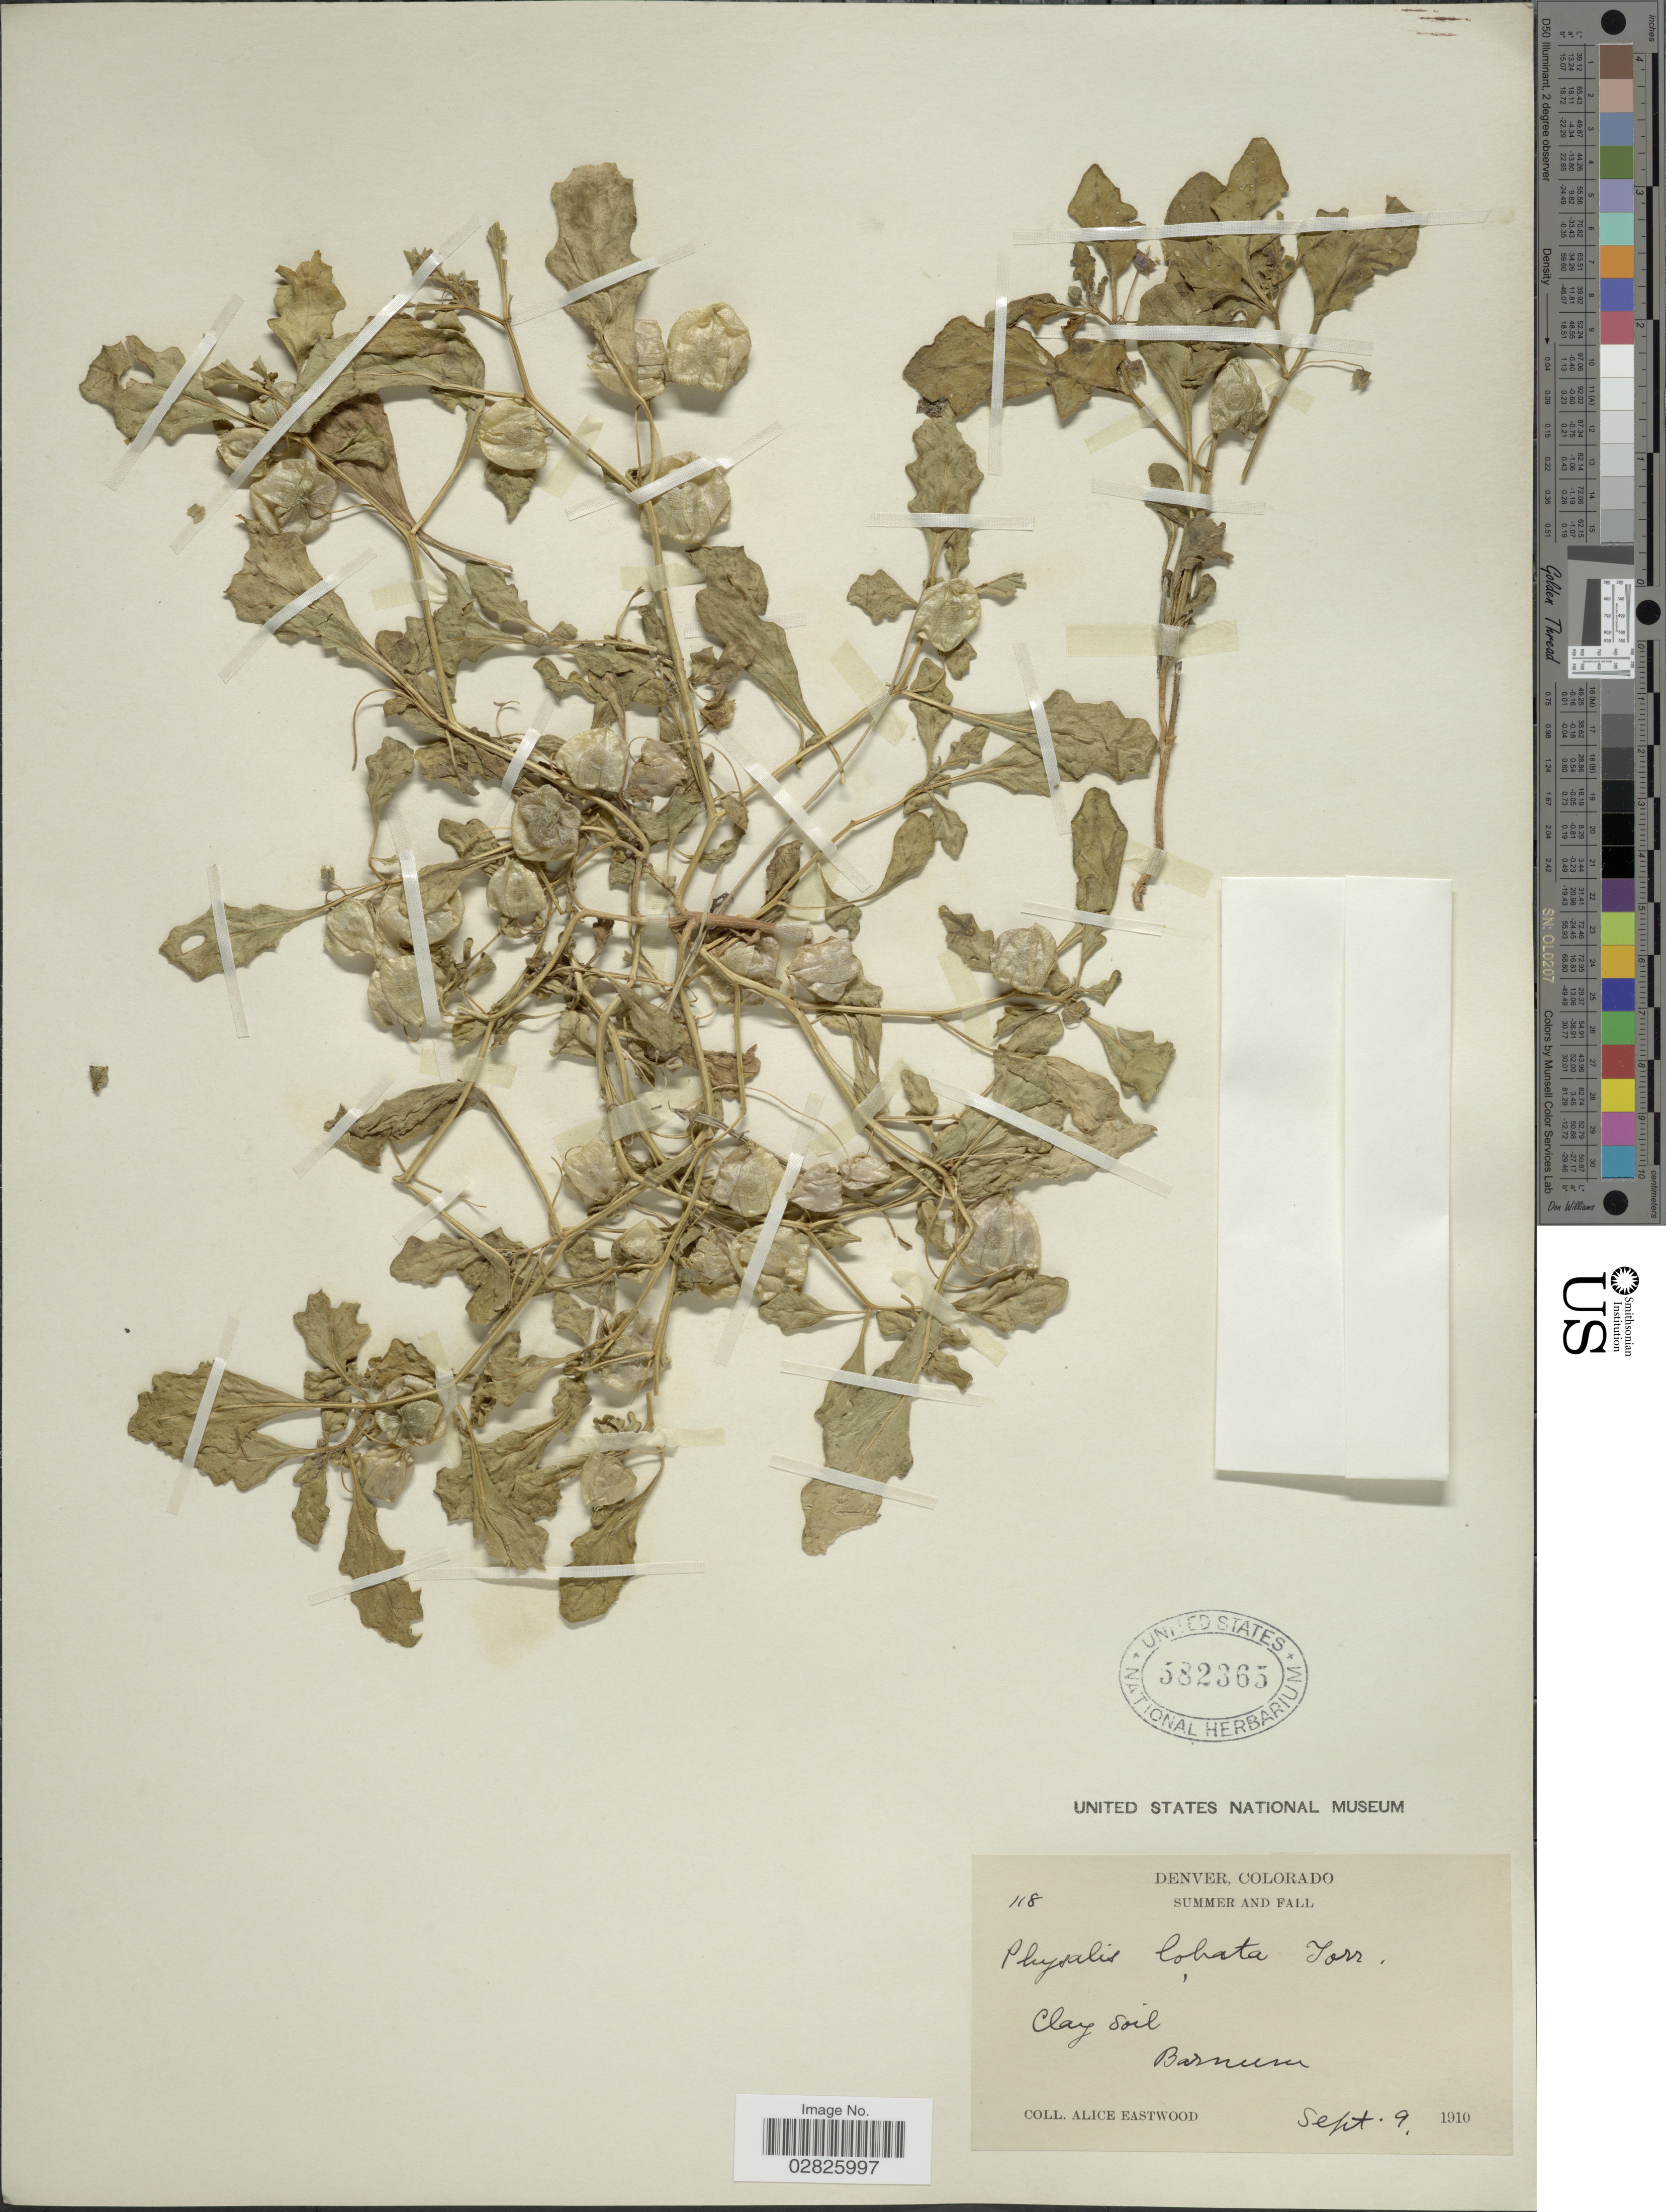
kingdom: Plantae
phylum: Tracheophyta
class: Magnoliopsida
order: Solanales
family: Solanaceae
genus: Quincula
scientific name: Quincula lobata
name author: (Torr.) Raf.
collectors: A. Eastwood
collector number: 118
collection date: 1910-09-09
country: United States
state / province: Colorado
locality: Denver. Barnum.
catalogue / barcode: US 582365